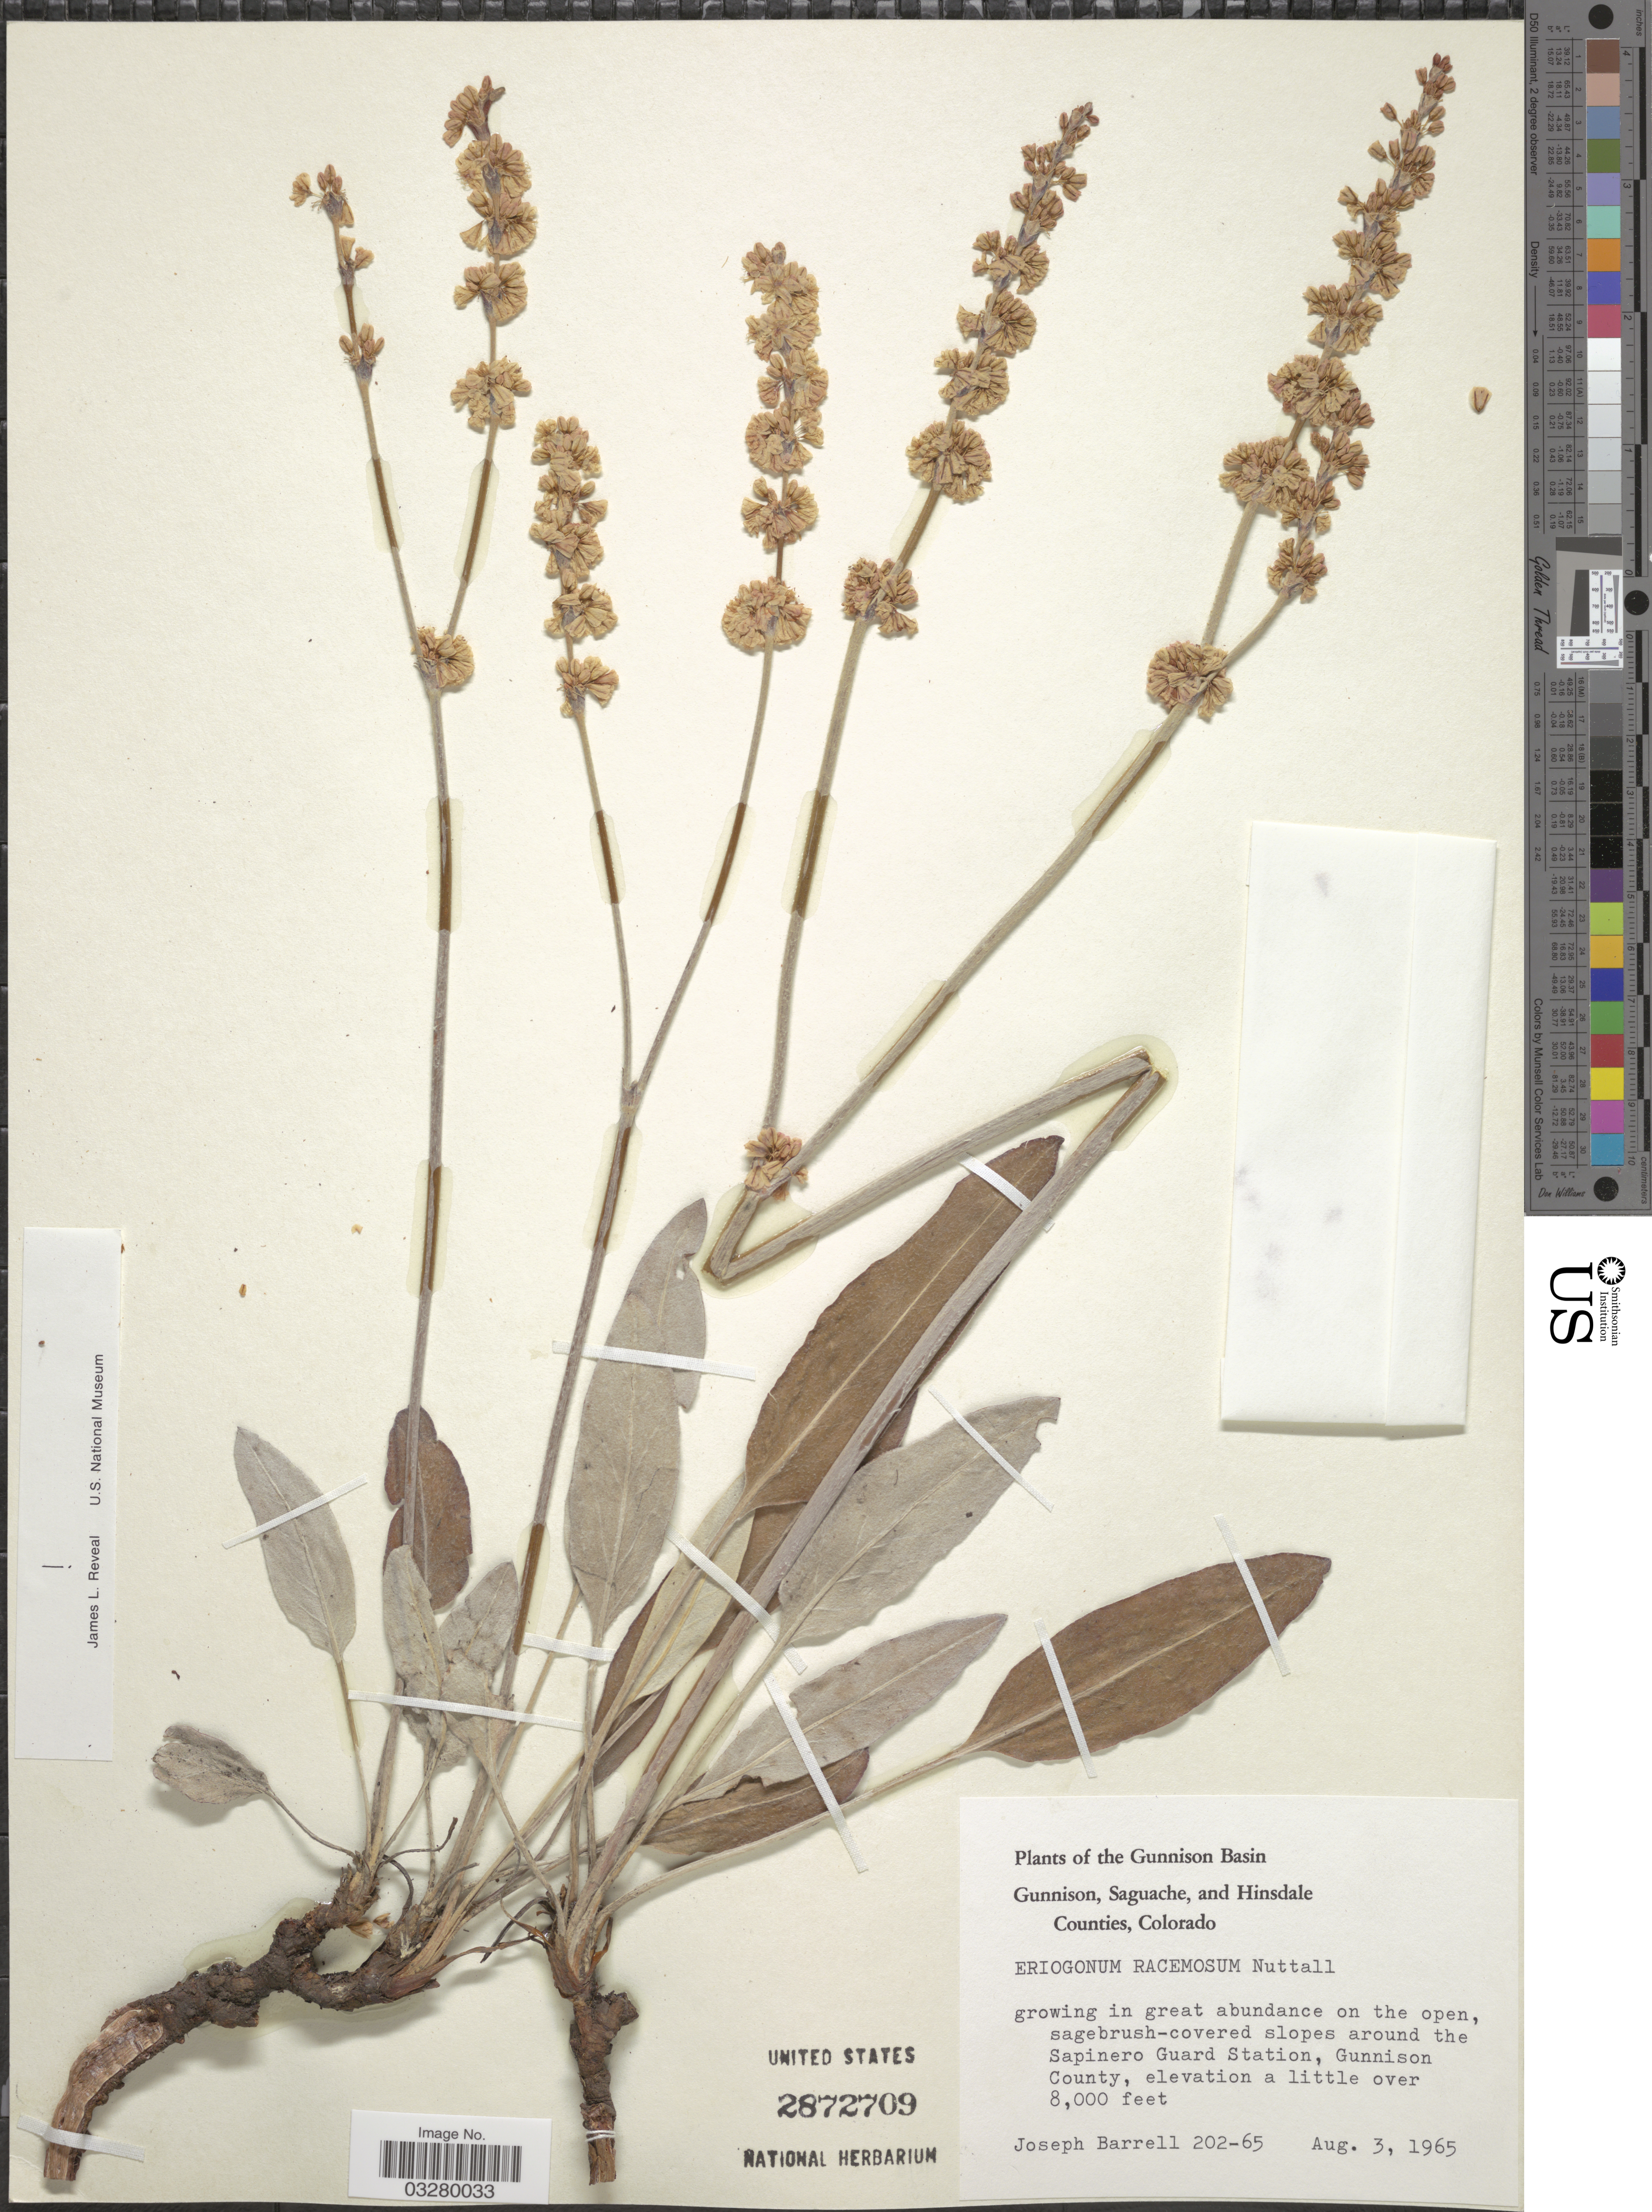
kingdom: Plantae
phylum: Tracheophyta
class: Magnoliopsida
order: Caryophyllales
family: Polygonaceae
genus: Eriogonum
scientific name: Eriogonum racemosum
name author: Nutt.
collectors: J. Barrell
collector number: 202-65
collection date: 1965-08-03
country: United States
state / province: Colorado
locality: The Gunnison Basin, sagebrush-covered slopes around the Sapinero Guard Station, Gunnison County.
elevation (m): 2438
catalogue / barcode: US 2872709